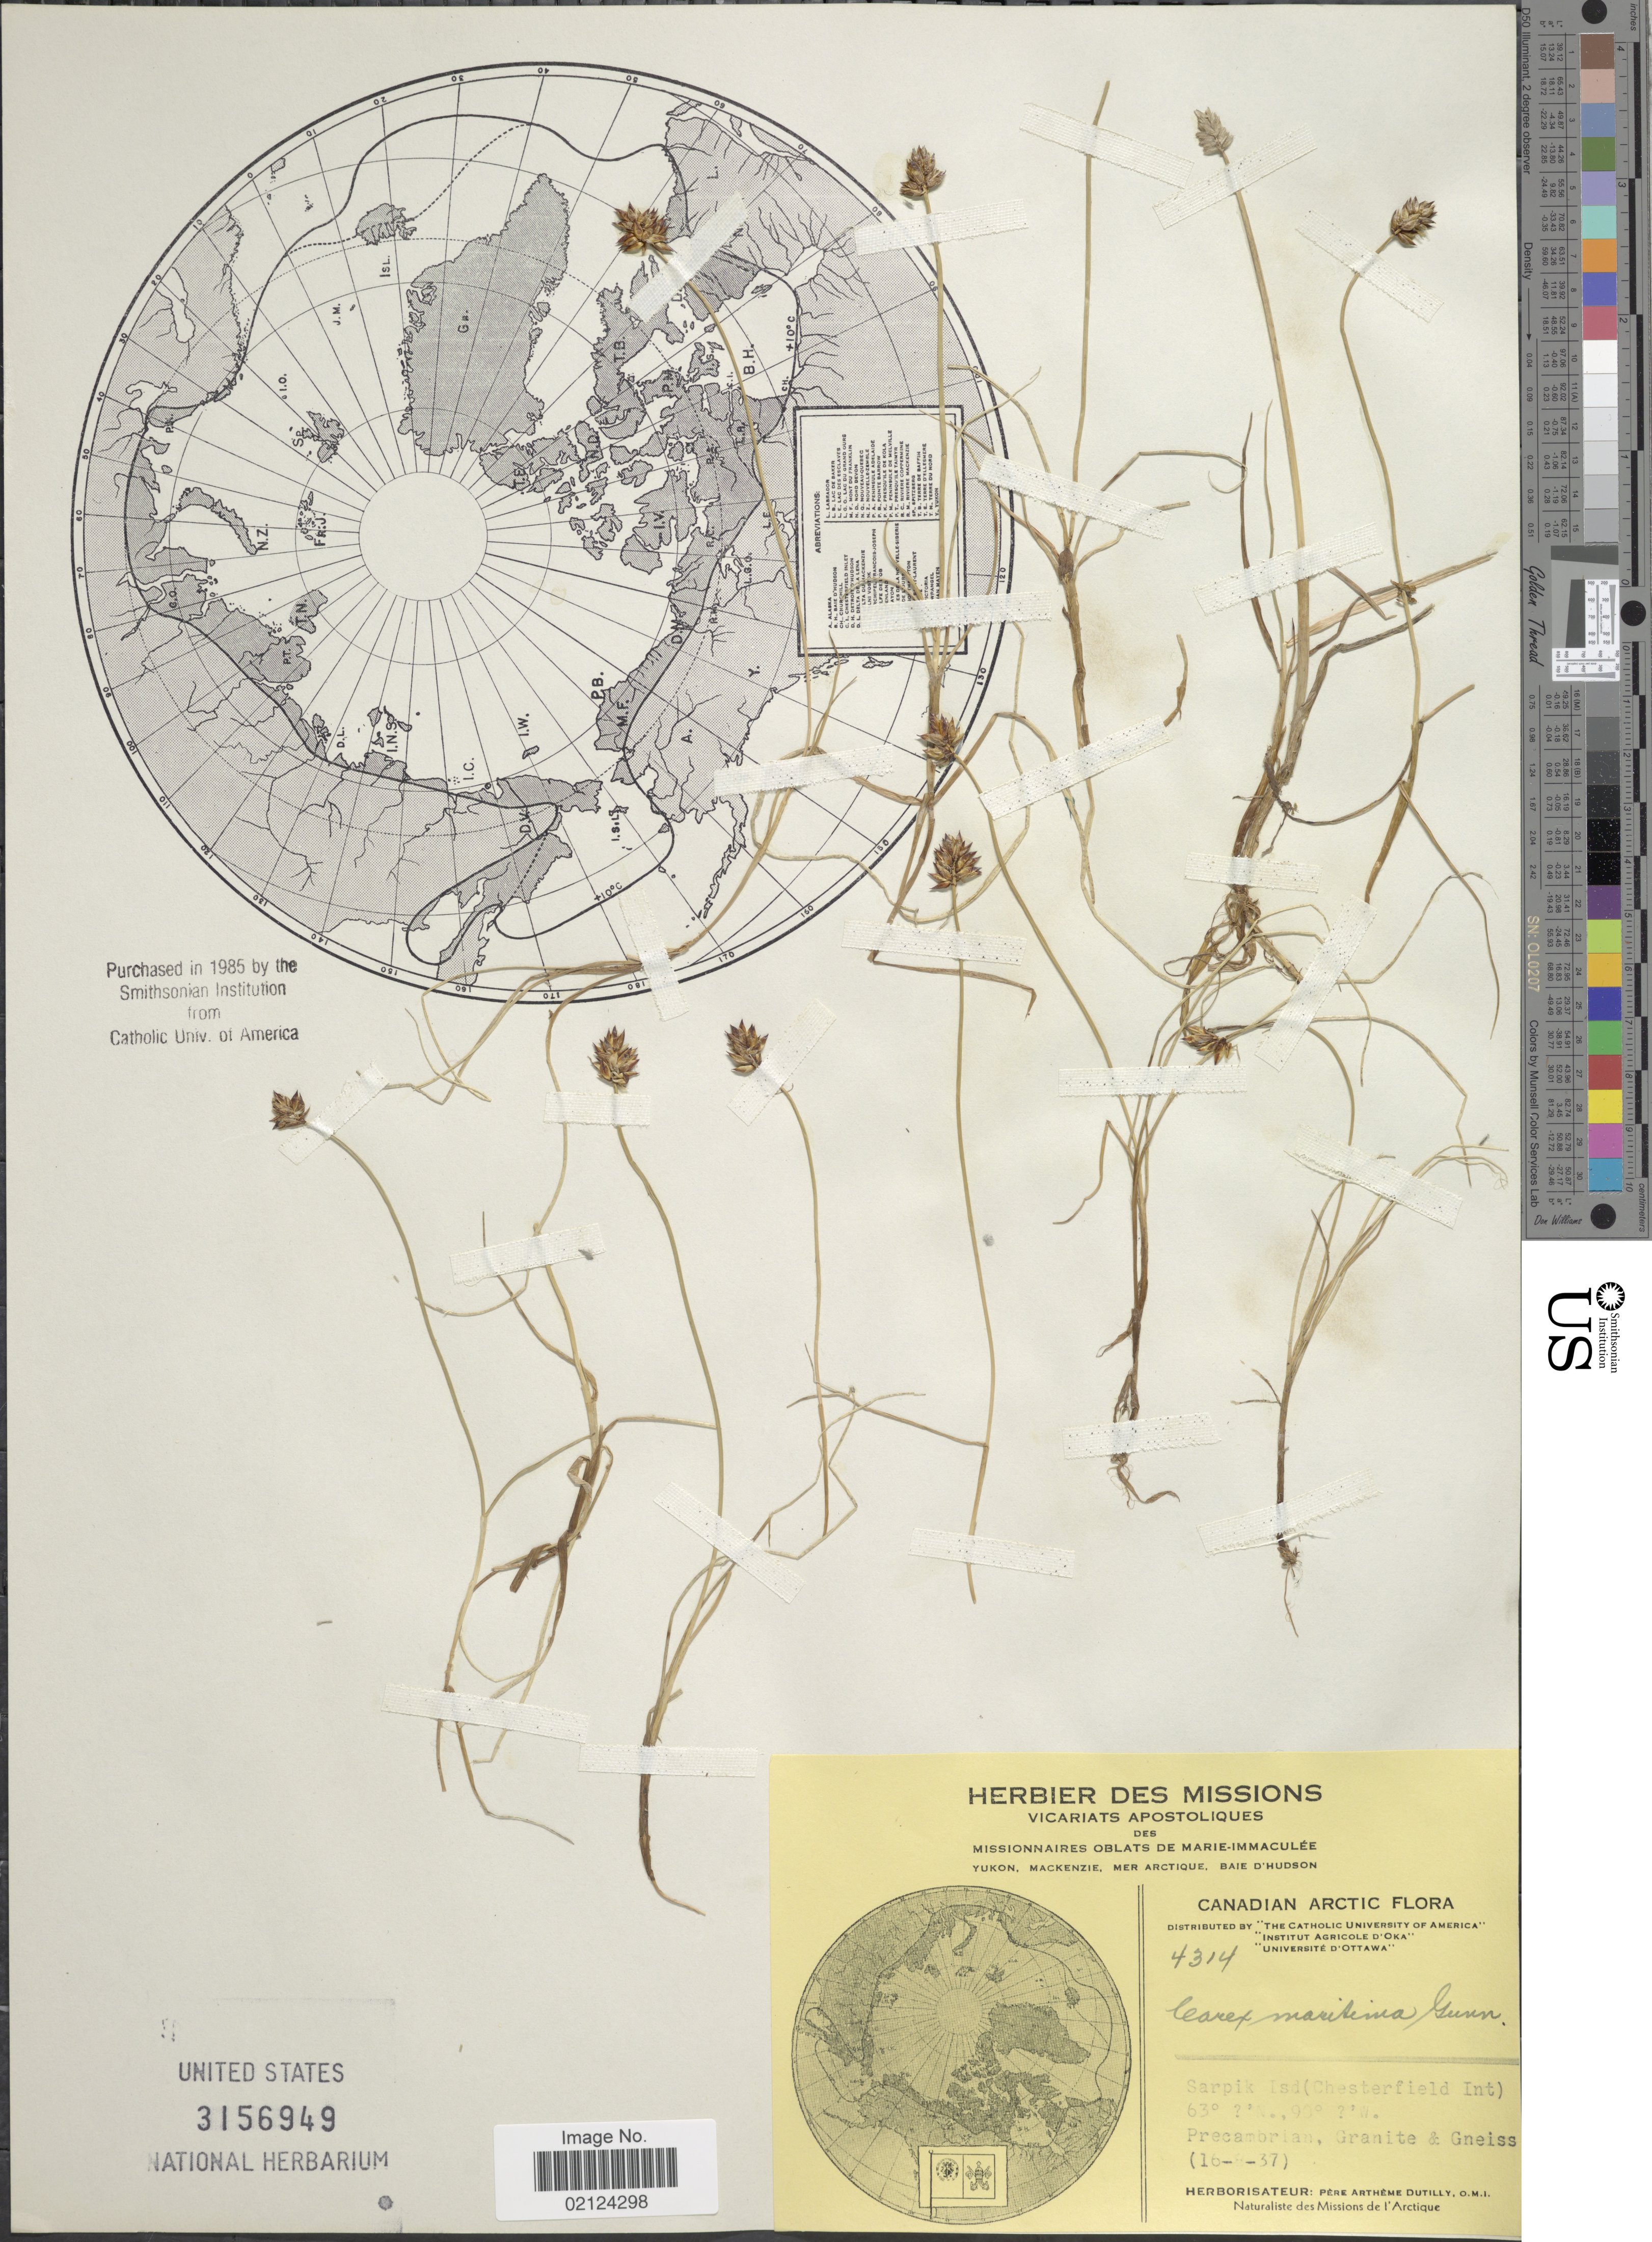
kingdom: Plantae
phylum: Tracheophyta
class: Liliopsida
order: Poales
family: Cyperaceae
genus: Carex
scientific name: Carex maritima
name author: Gunnerus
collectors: A. Dutilly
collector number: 4314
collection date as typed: Transcribed d/m/y: 16/8/37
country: Canada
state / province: Nunavut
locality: Canadian Arctic. Sarpik Isd. (Chesterfield Int.)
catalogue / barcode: US 31569949